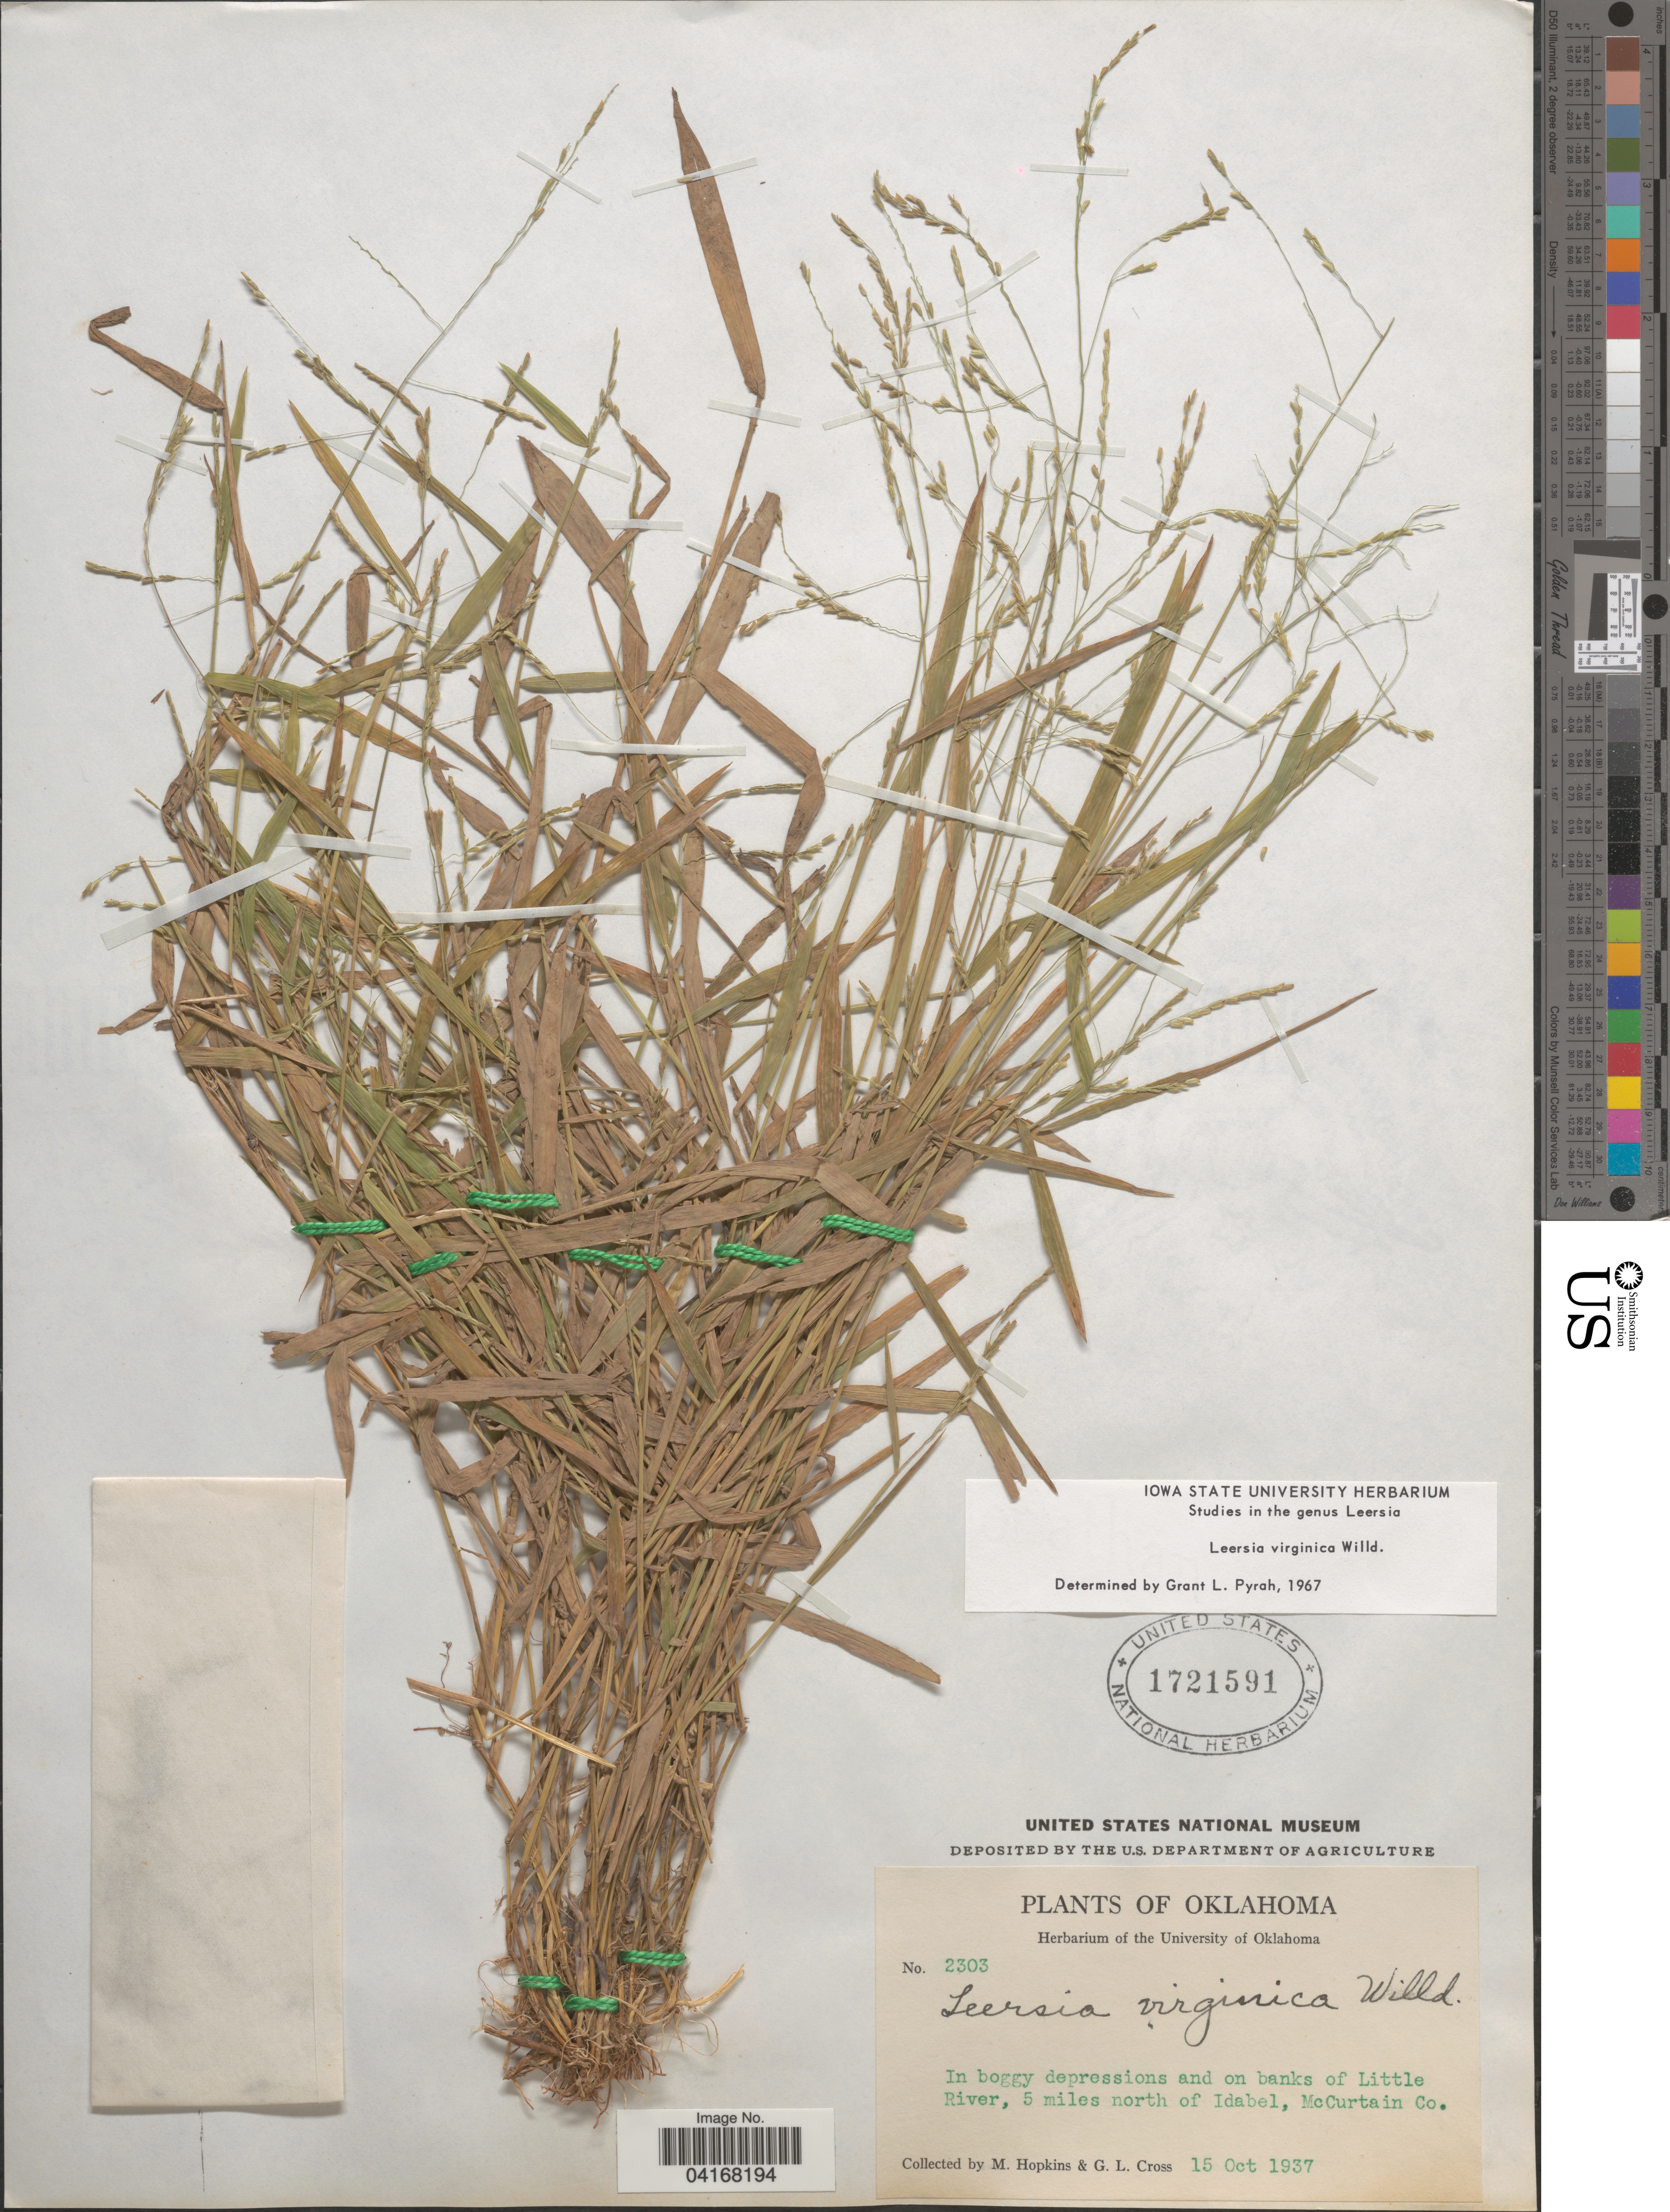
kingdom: Plantae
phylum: Tracheophyta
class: Liliopsida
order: Poales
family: Poaceae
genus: Leersia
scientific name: Leersia virginica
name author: Willd.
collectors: M. Hopkins & G. Cross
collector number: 2303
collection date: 1937-10-15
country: United States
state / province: Oklahoma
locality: In boggy depressions and on banks of Little River, 5 miles north of Idabel, McCurtain Co.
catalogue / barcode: US 1721591